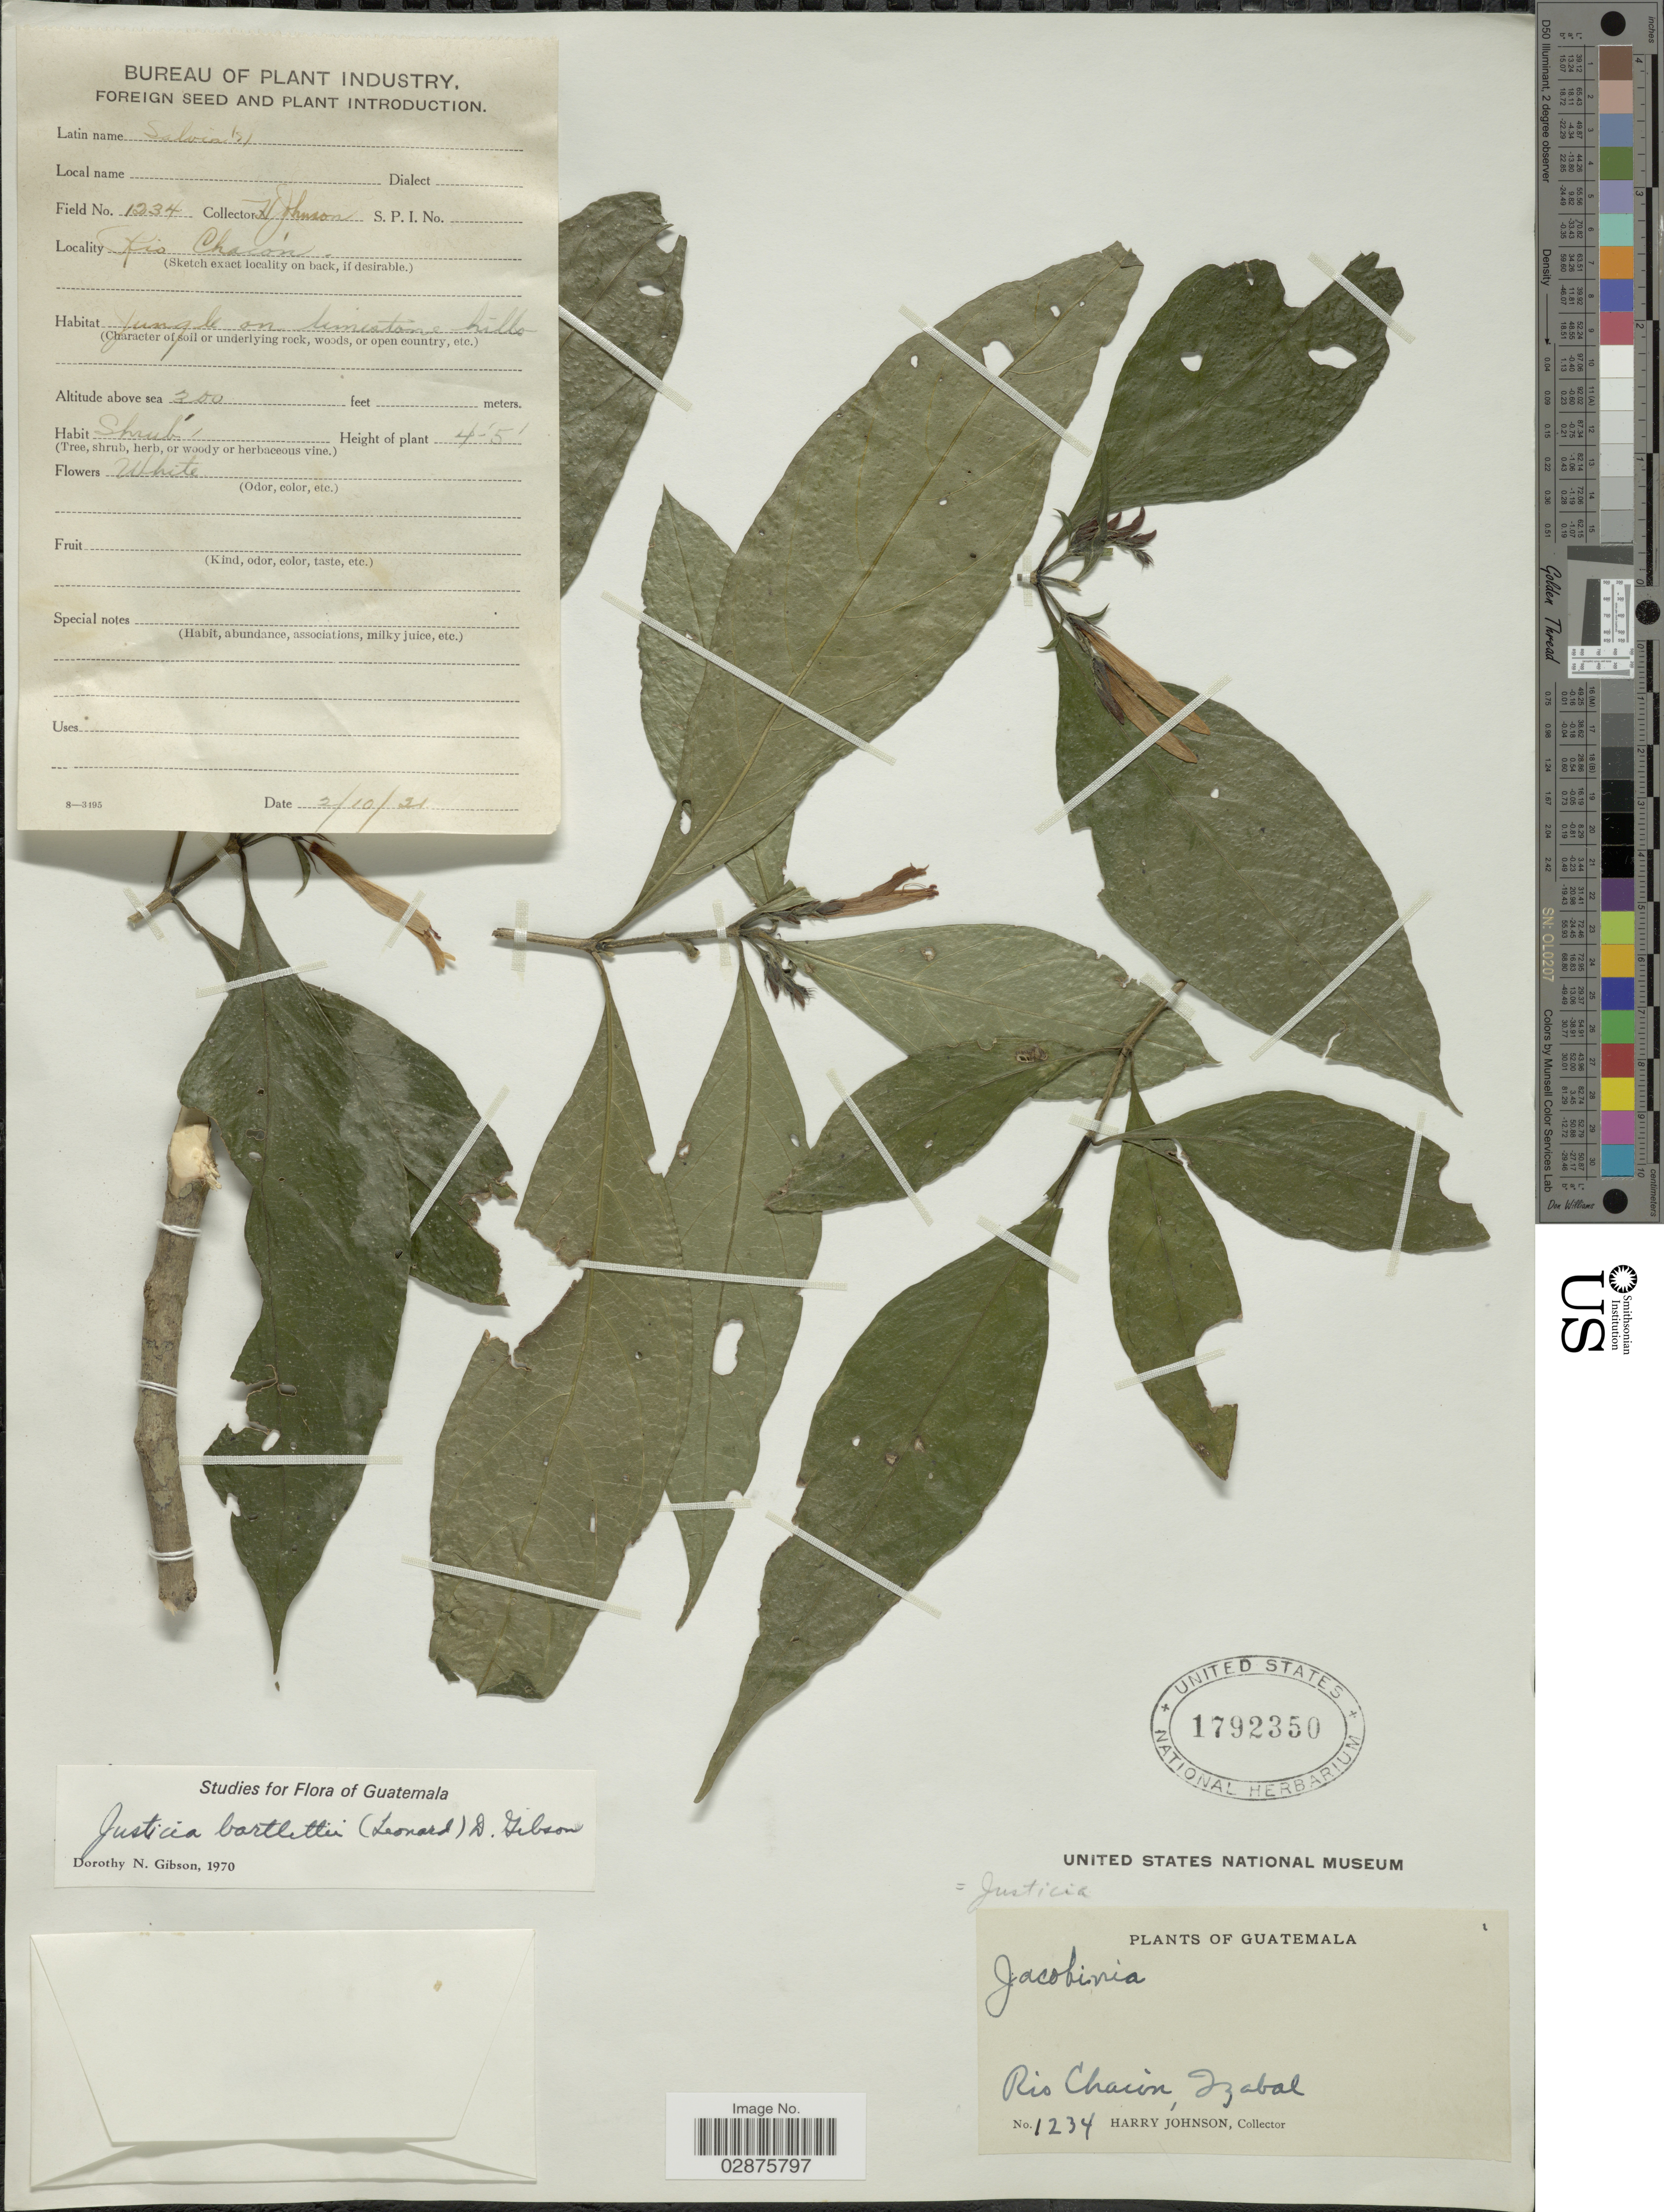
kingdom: Plantae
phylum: Tracheophyta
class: Magnoliopsida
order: Lamiales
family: Acanthaceae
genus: Justicia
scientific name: Justicia bartlettii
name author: (Leonard) D.N. Gibson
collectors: H. Johnson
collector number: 1234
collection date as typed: Transcribed d/m/y: 2/10/21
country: Guatemala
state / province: Izabal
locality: Rio Chacón.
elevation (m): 61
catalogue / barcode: US 1792350